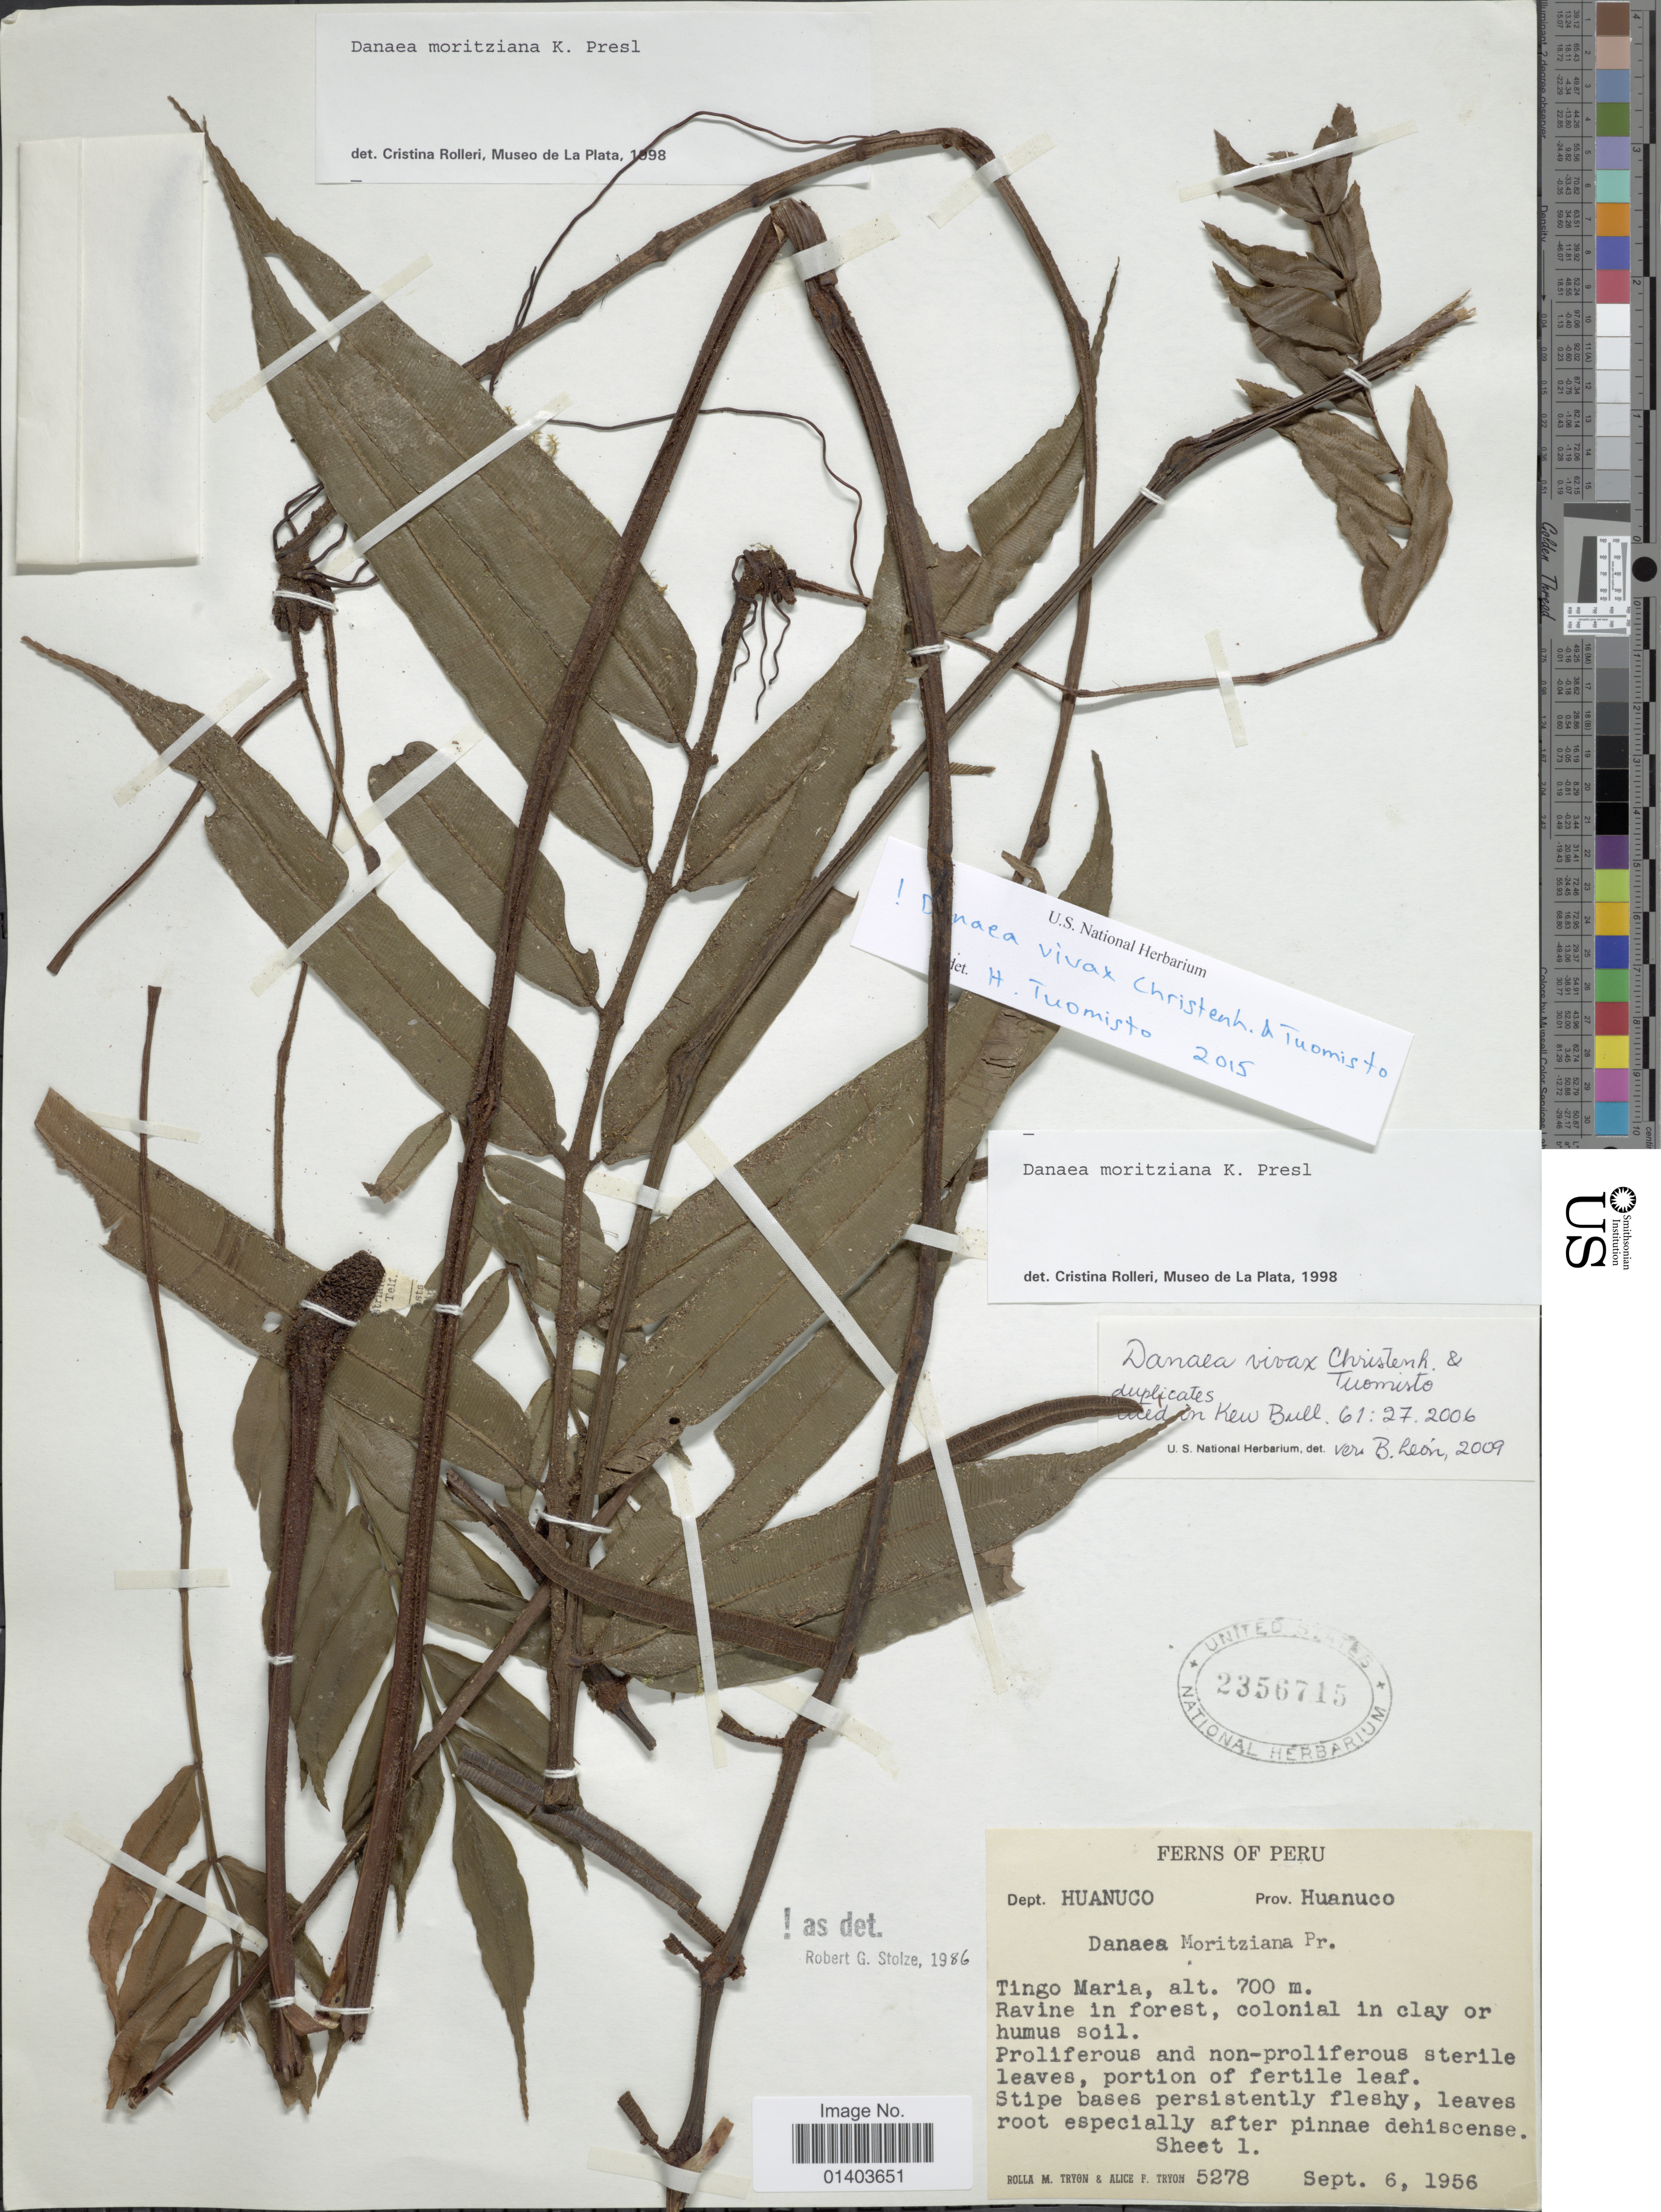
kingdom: Plantae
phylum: Tracheophyta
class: Polypodiopsida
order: Marattiales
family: Marattiaceae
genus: Danaea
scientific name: Danaea vivax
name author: Christenh. & Tuomisto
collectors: R. M. Tryon & A. F. Tryon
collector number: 5278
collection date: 1956-09-06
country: Peru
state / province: Huánuco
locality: Dept. Huanuco, Tingo Maria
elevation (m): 700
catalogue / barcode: US 2356715